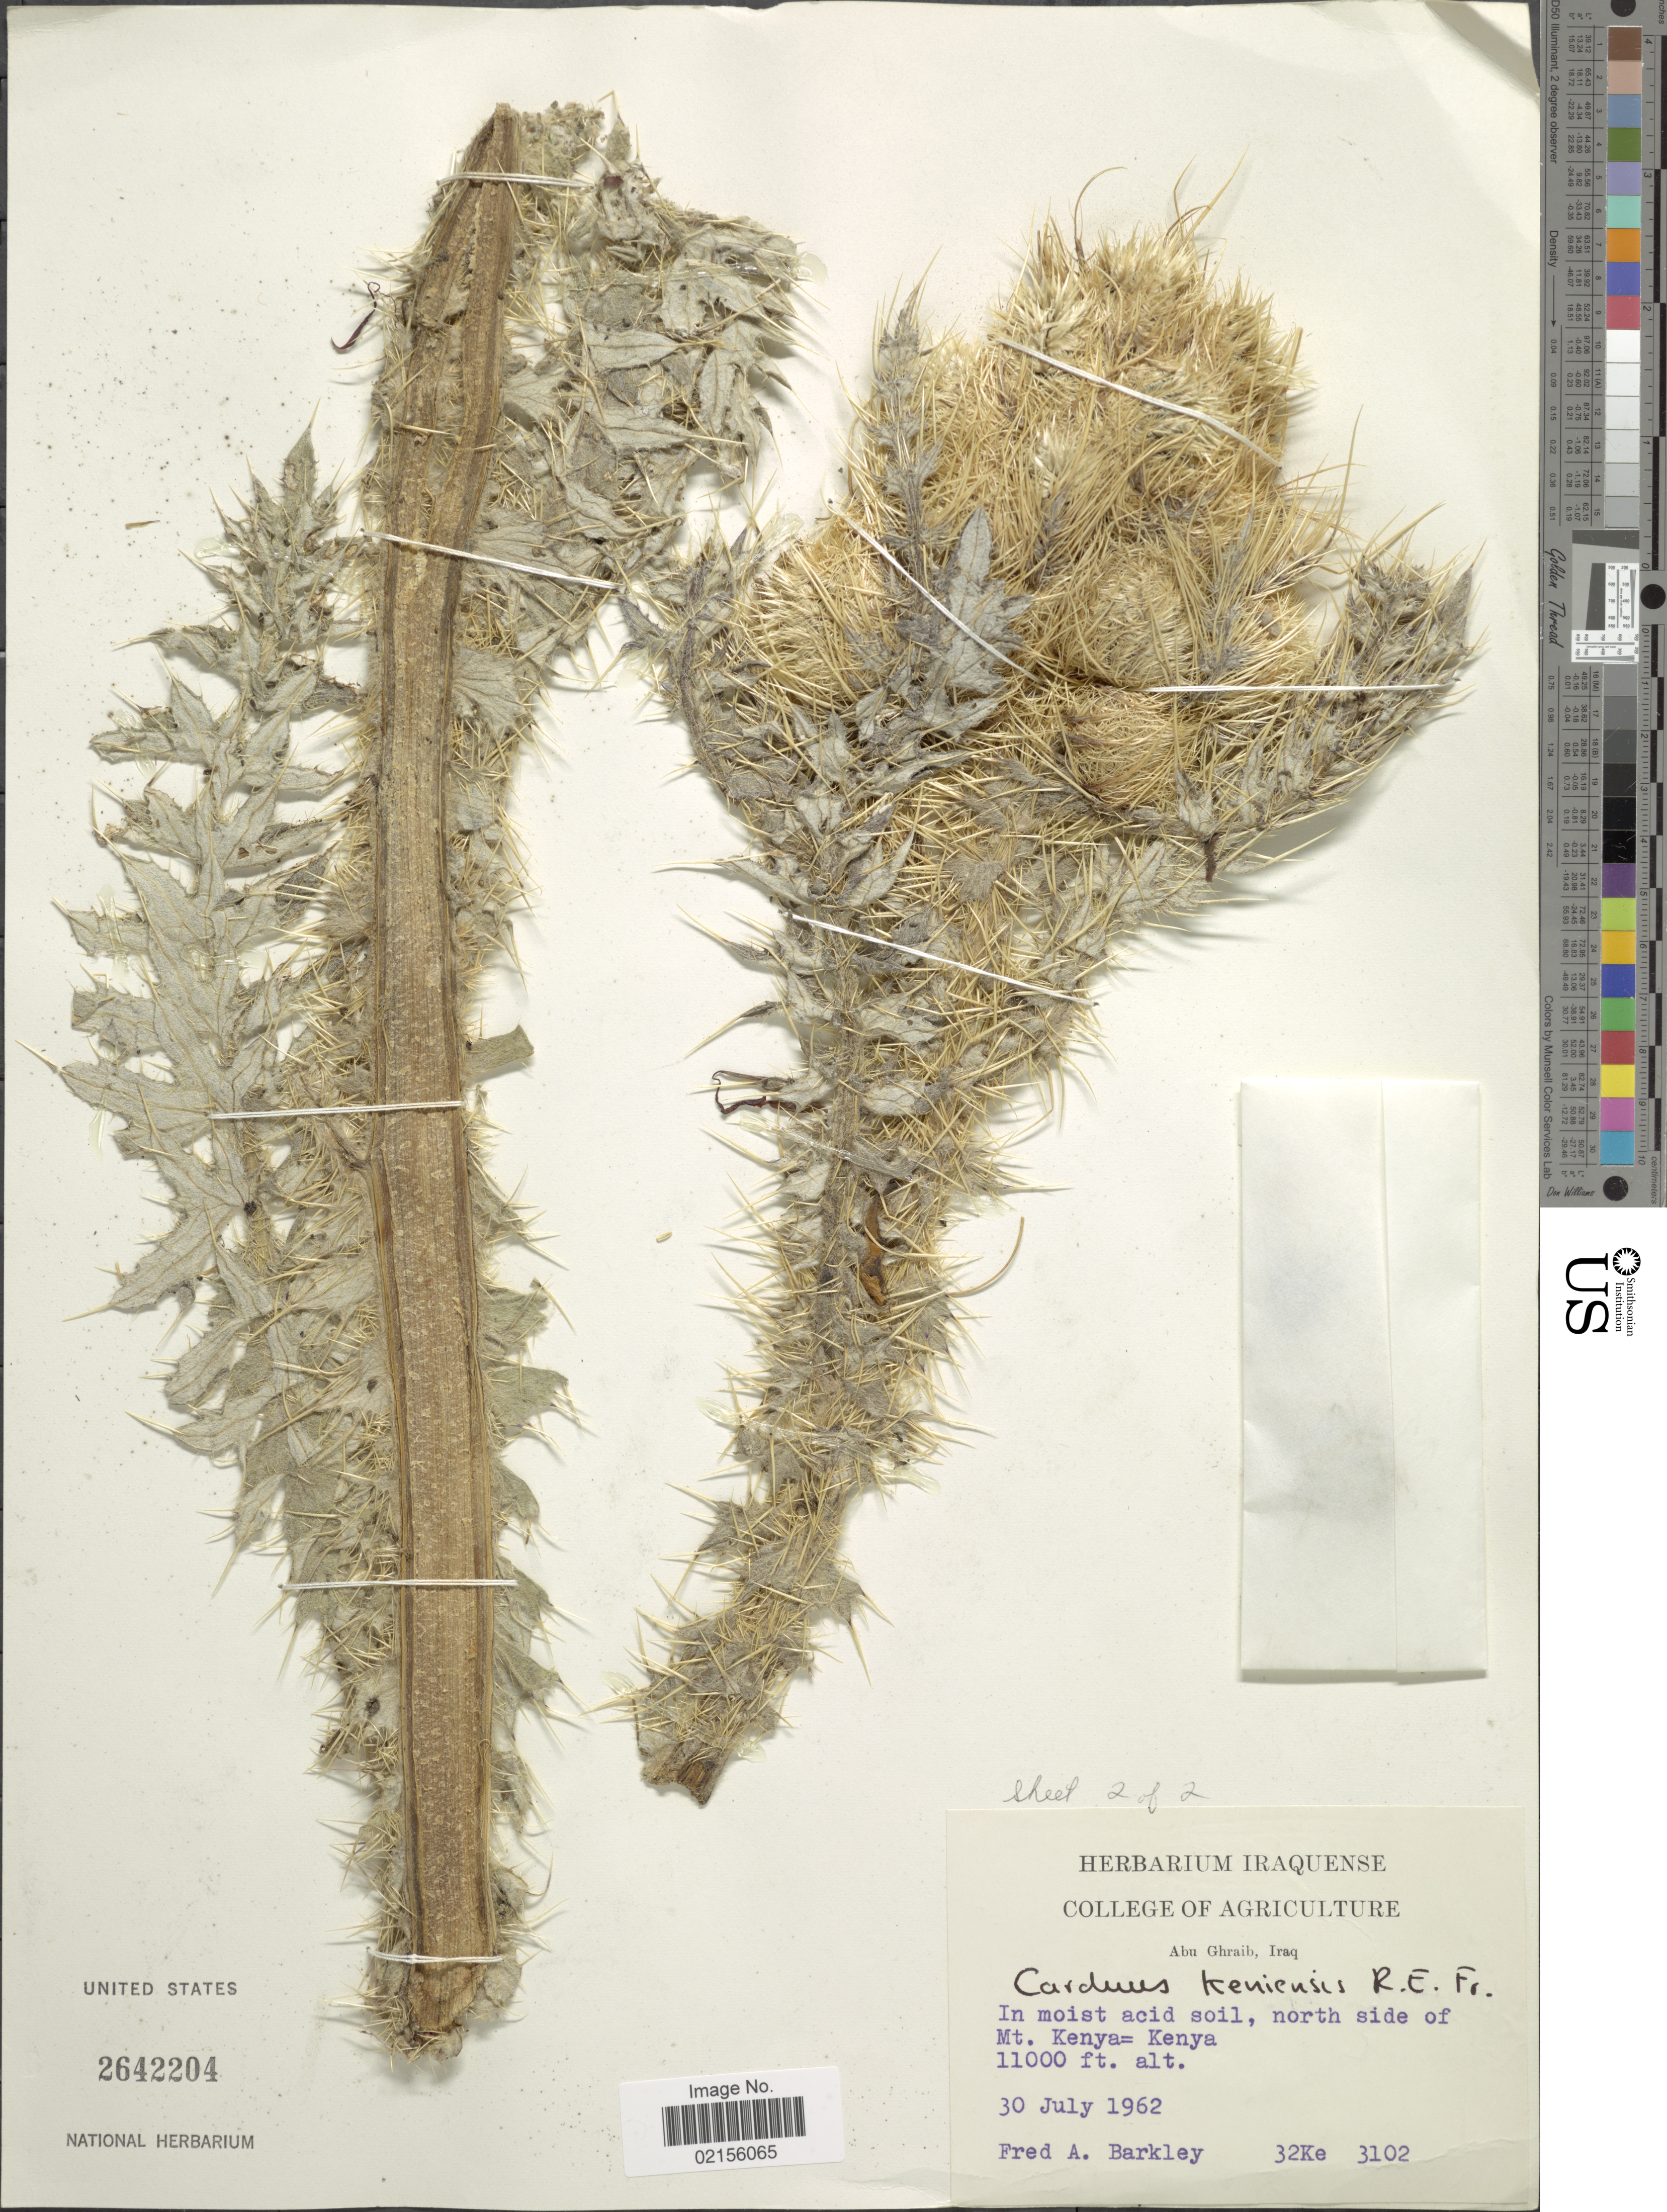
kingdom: Plantae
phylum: Tracheophyta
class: Magnoliopsida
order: Asterales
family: Asteraceae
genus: Carduus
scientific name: Carduus keniensis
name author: R.E. Fr.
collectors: F. A. Barkley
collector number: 32Ke 3102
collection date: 1962-07-30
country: Kenya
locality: In moist acid soil, north side of Mt Kenya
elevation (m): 3353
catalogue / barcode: US 2642204